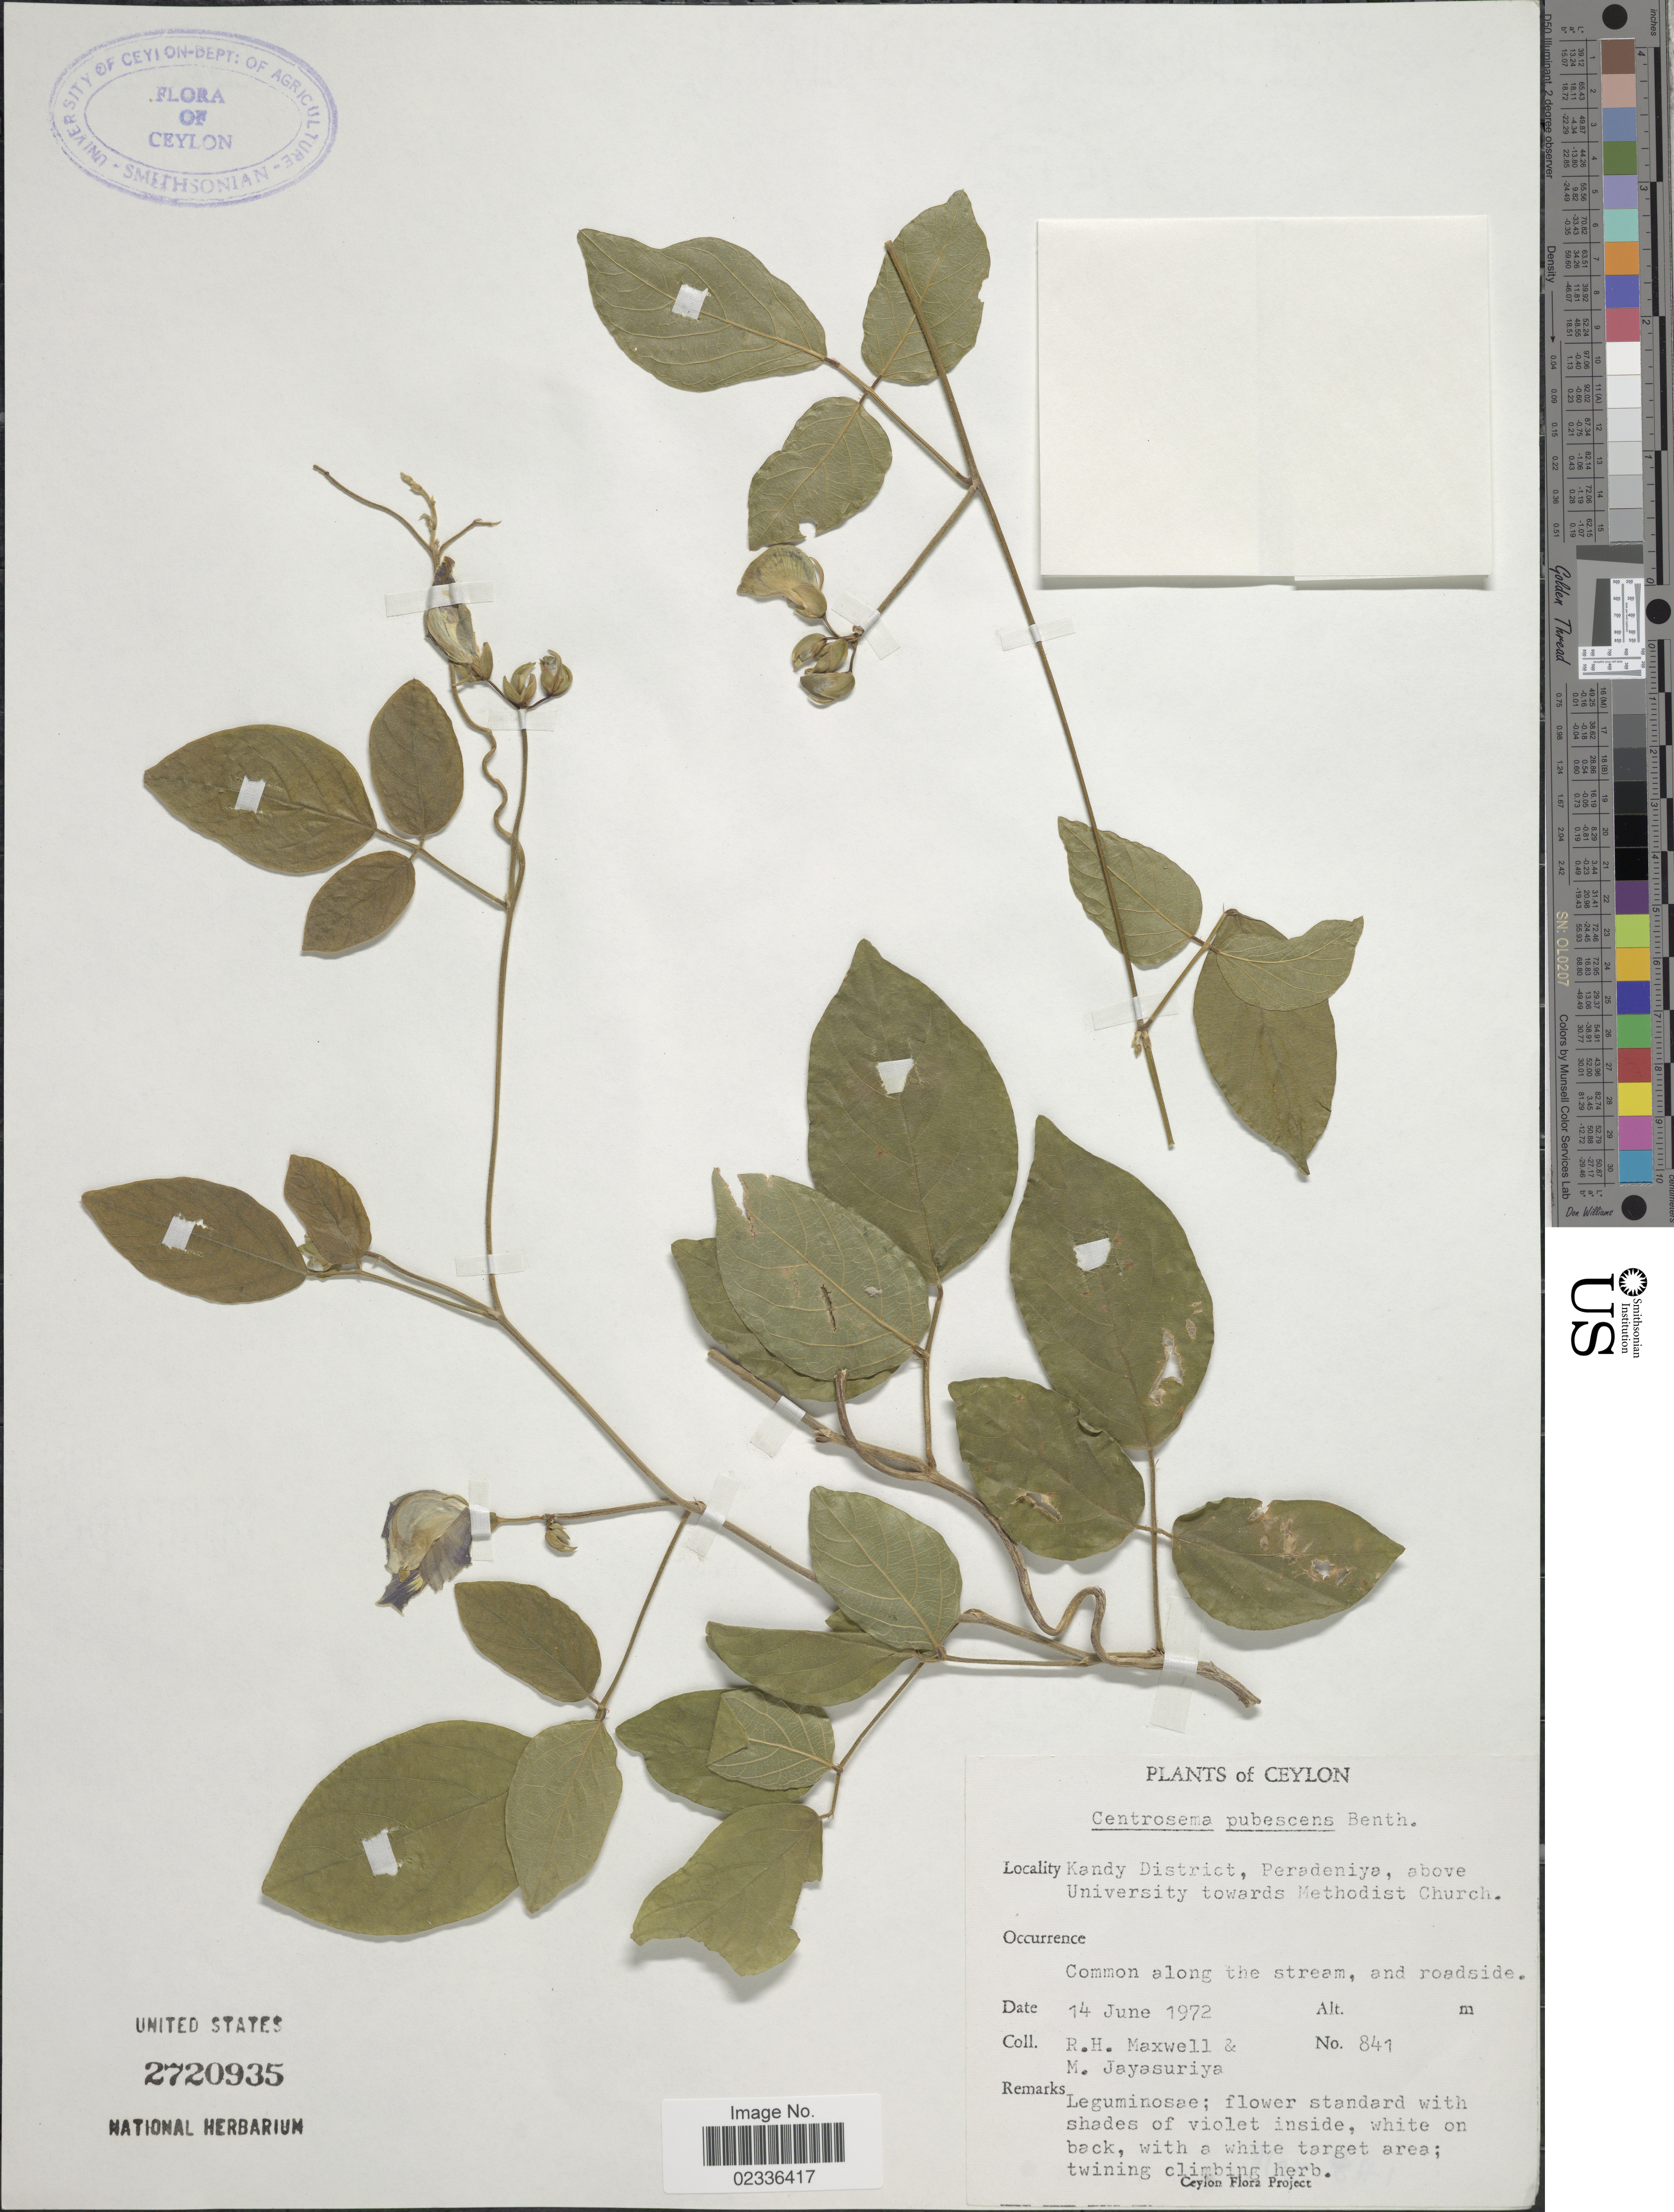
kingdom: Plantae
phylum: Tracheophyta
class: Magnoliopsida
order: Fabales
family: Fabaceae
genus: Centrosema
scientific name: Centrosema pubescens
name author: Benth.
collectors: R. Maxwell & M. Jayasuriya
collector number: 841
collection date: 1972-06-14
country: Sri Lanka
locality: Ceylon, Kandy District, Peradeniya, above University towards Methodist Church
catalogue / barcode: US 2720935